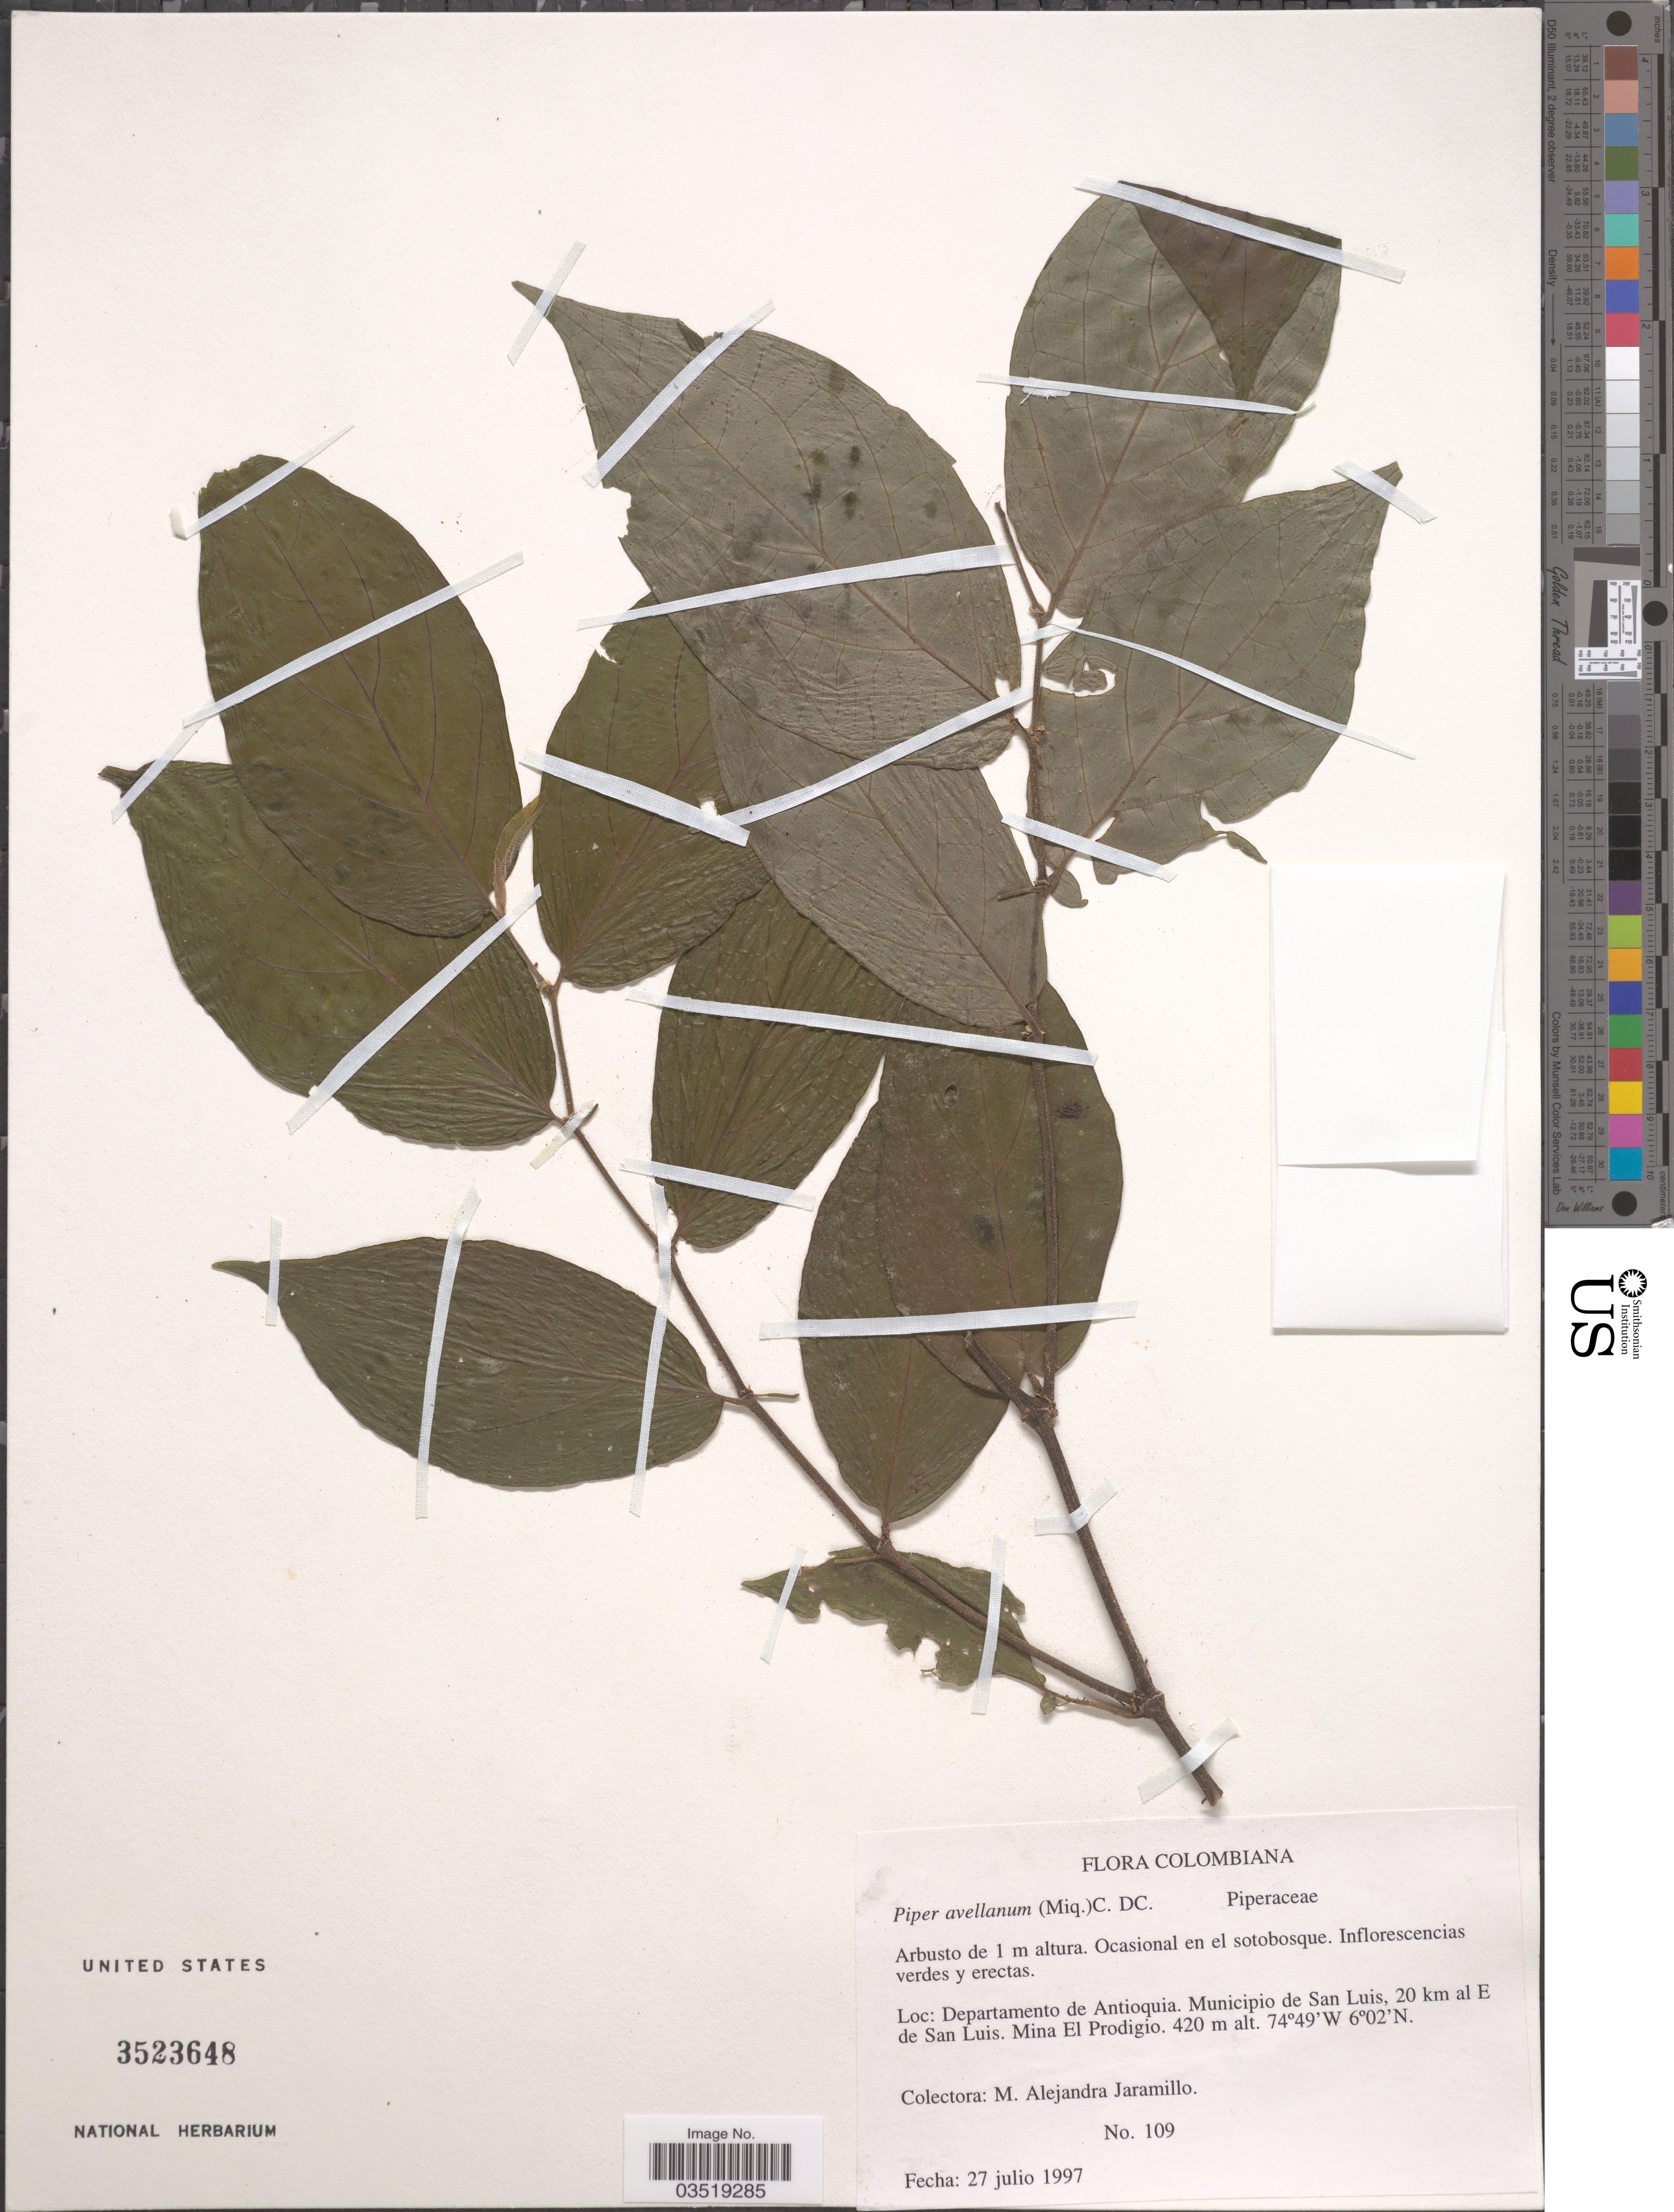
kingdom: Plantae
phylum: Tracheophyta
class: Magnoliopsida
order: Piperales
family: Piperaceae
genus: Piper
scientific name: Piper avellanum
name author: (Miq.) C. DC.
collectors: M. A. Jaramillo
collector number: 109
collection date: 1997-07-27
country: Colombia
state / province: Antioquia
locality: Departamento de Antioquia. Municipio de San Luis, 20 km al E de San Luis, Mina El Prodigio.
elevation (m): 420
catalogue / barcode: US 3523648